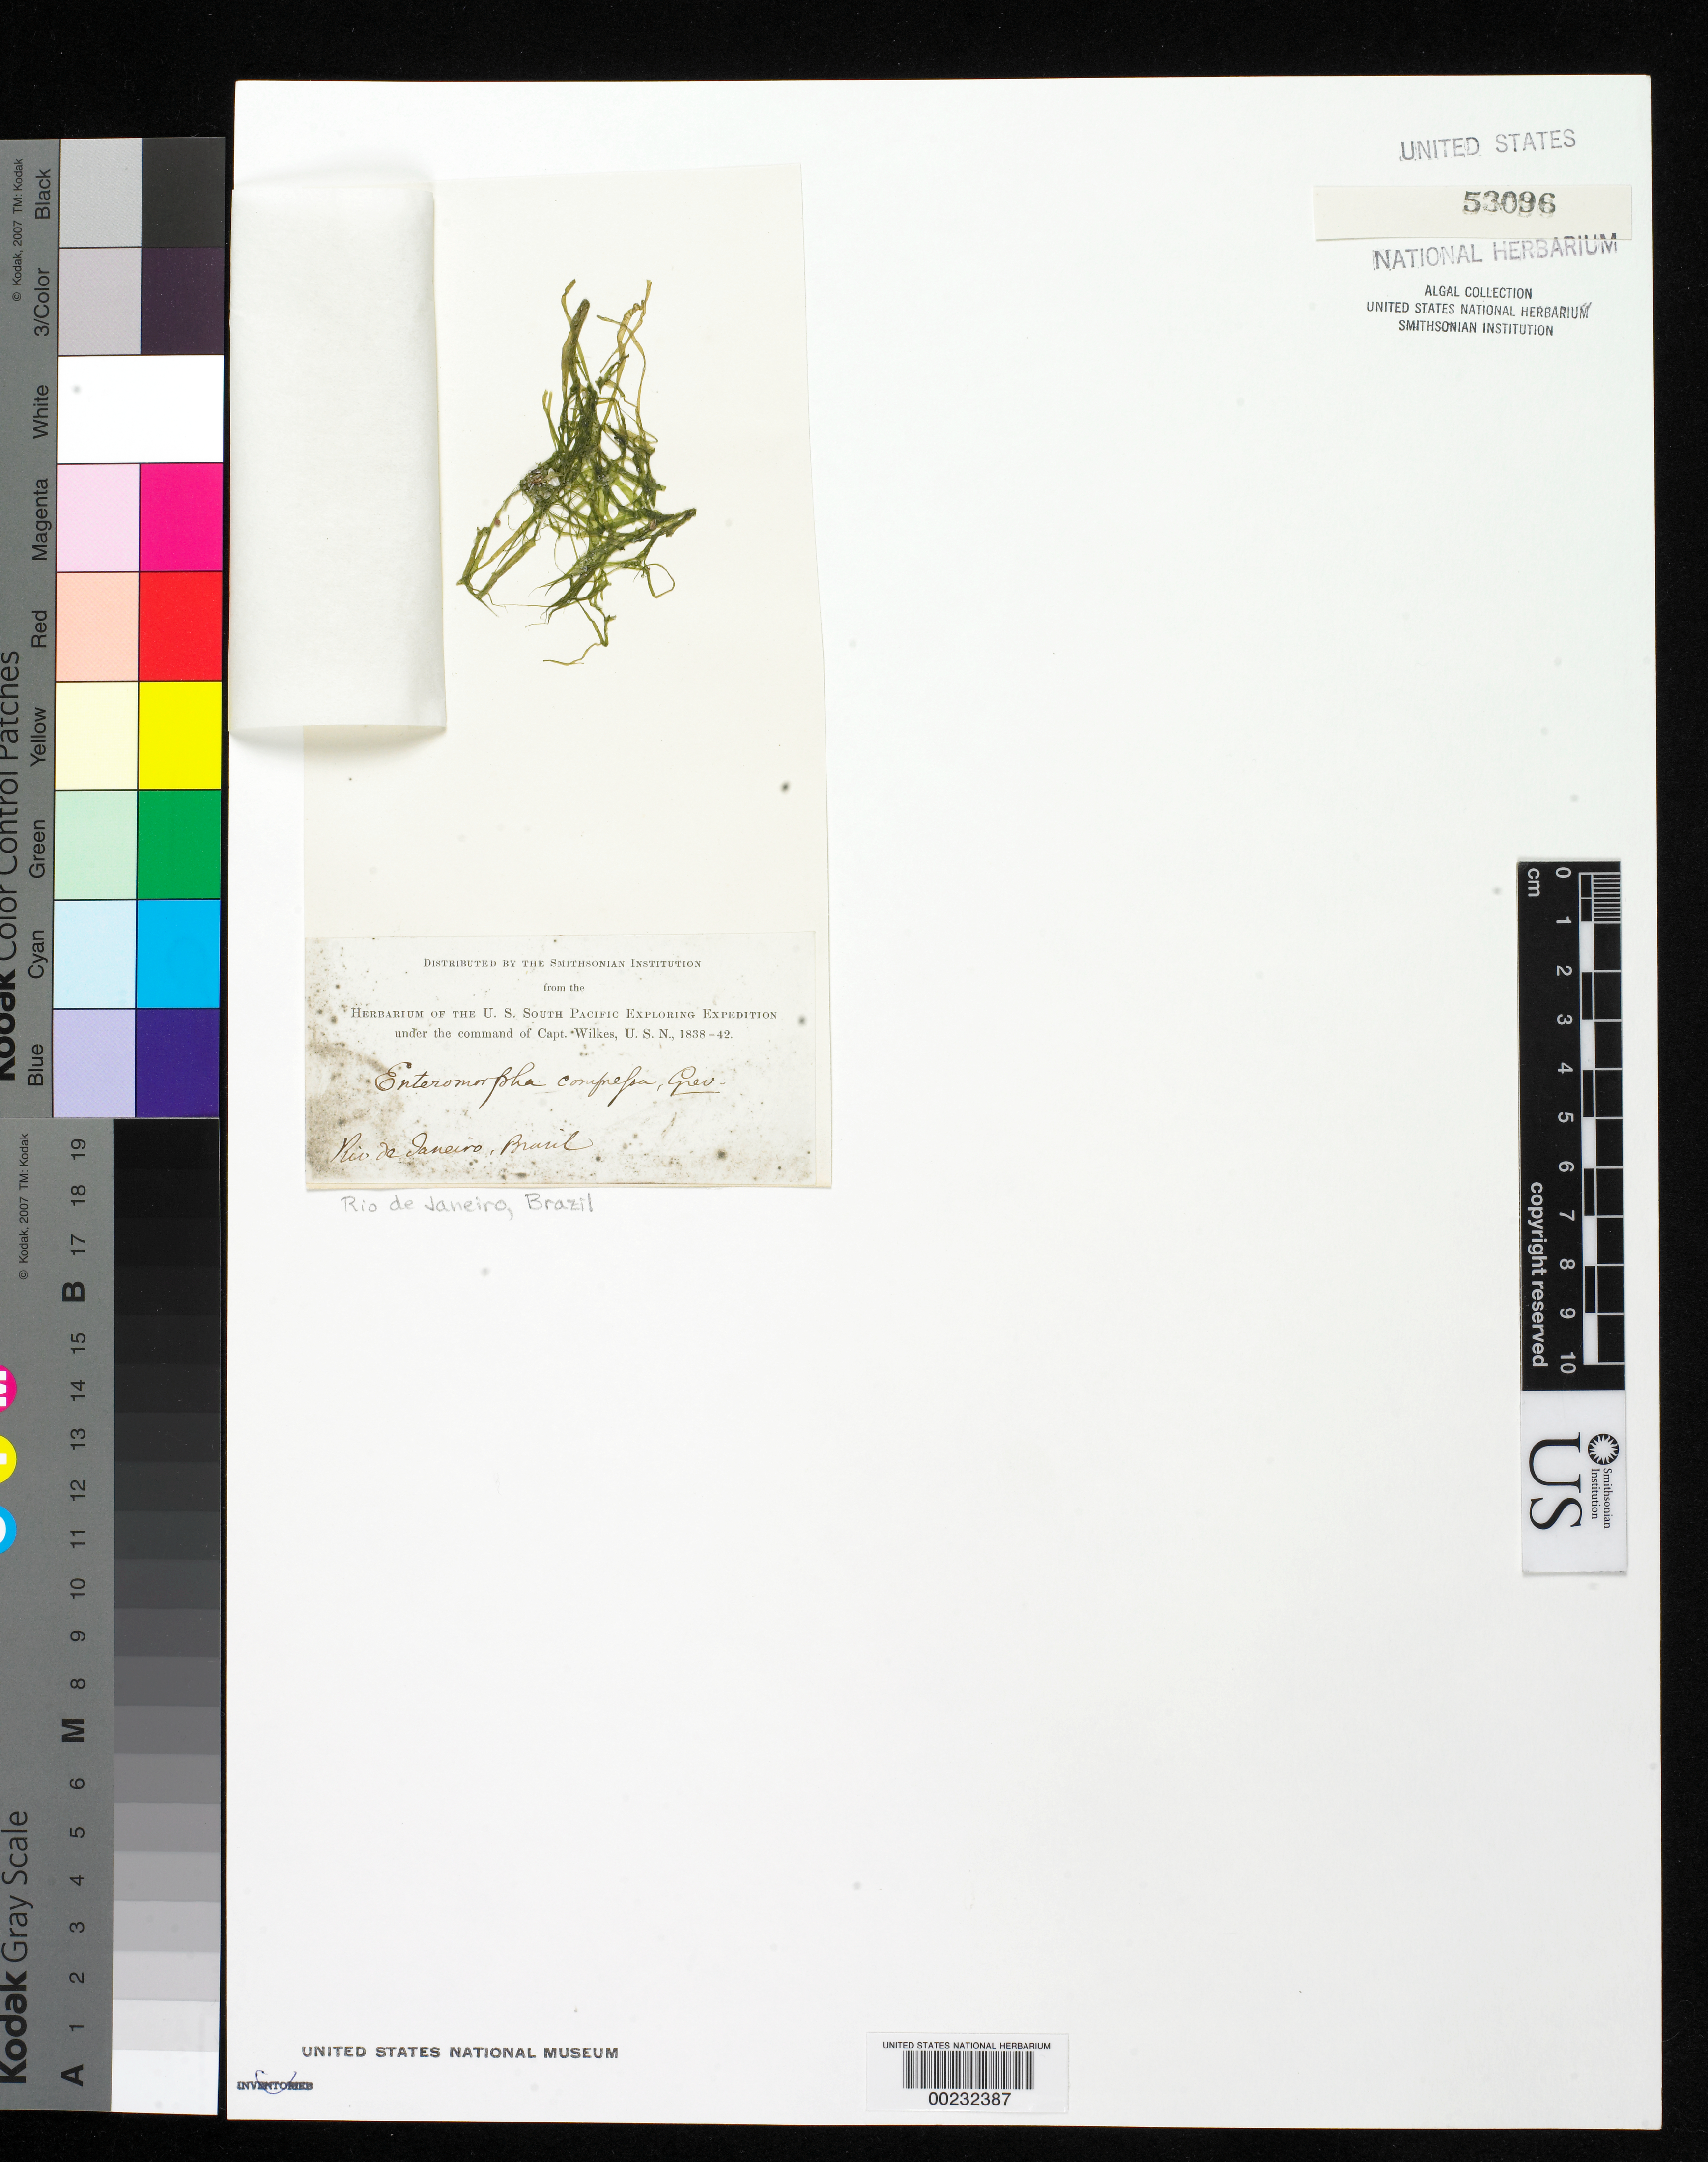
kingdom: Plantae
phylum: Chlorophyta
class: Ulvophyceae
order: Ulvales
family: Ulvaceae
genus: Enteromorpha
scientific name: Enteromorpha compressa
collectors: W. D. Brackenridge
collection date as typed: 1838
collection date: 1838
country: Brazil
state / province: Rio de Janeiro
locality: Rio de Janeiro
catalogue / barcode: US 53096